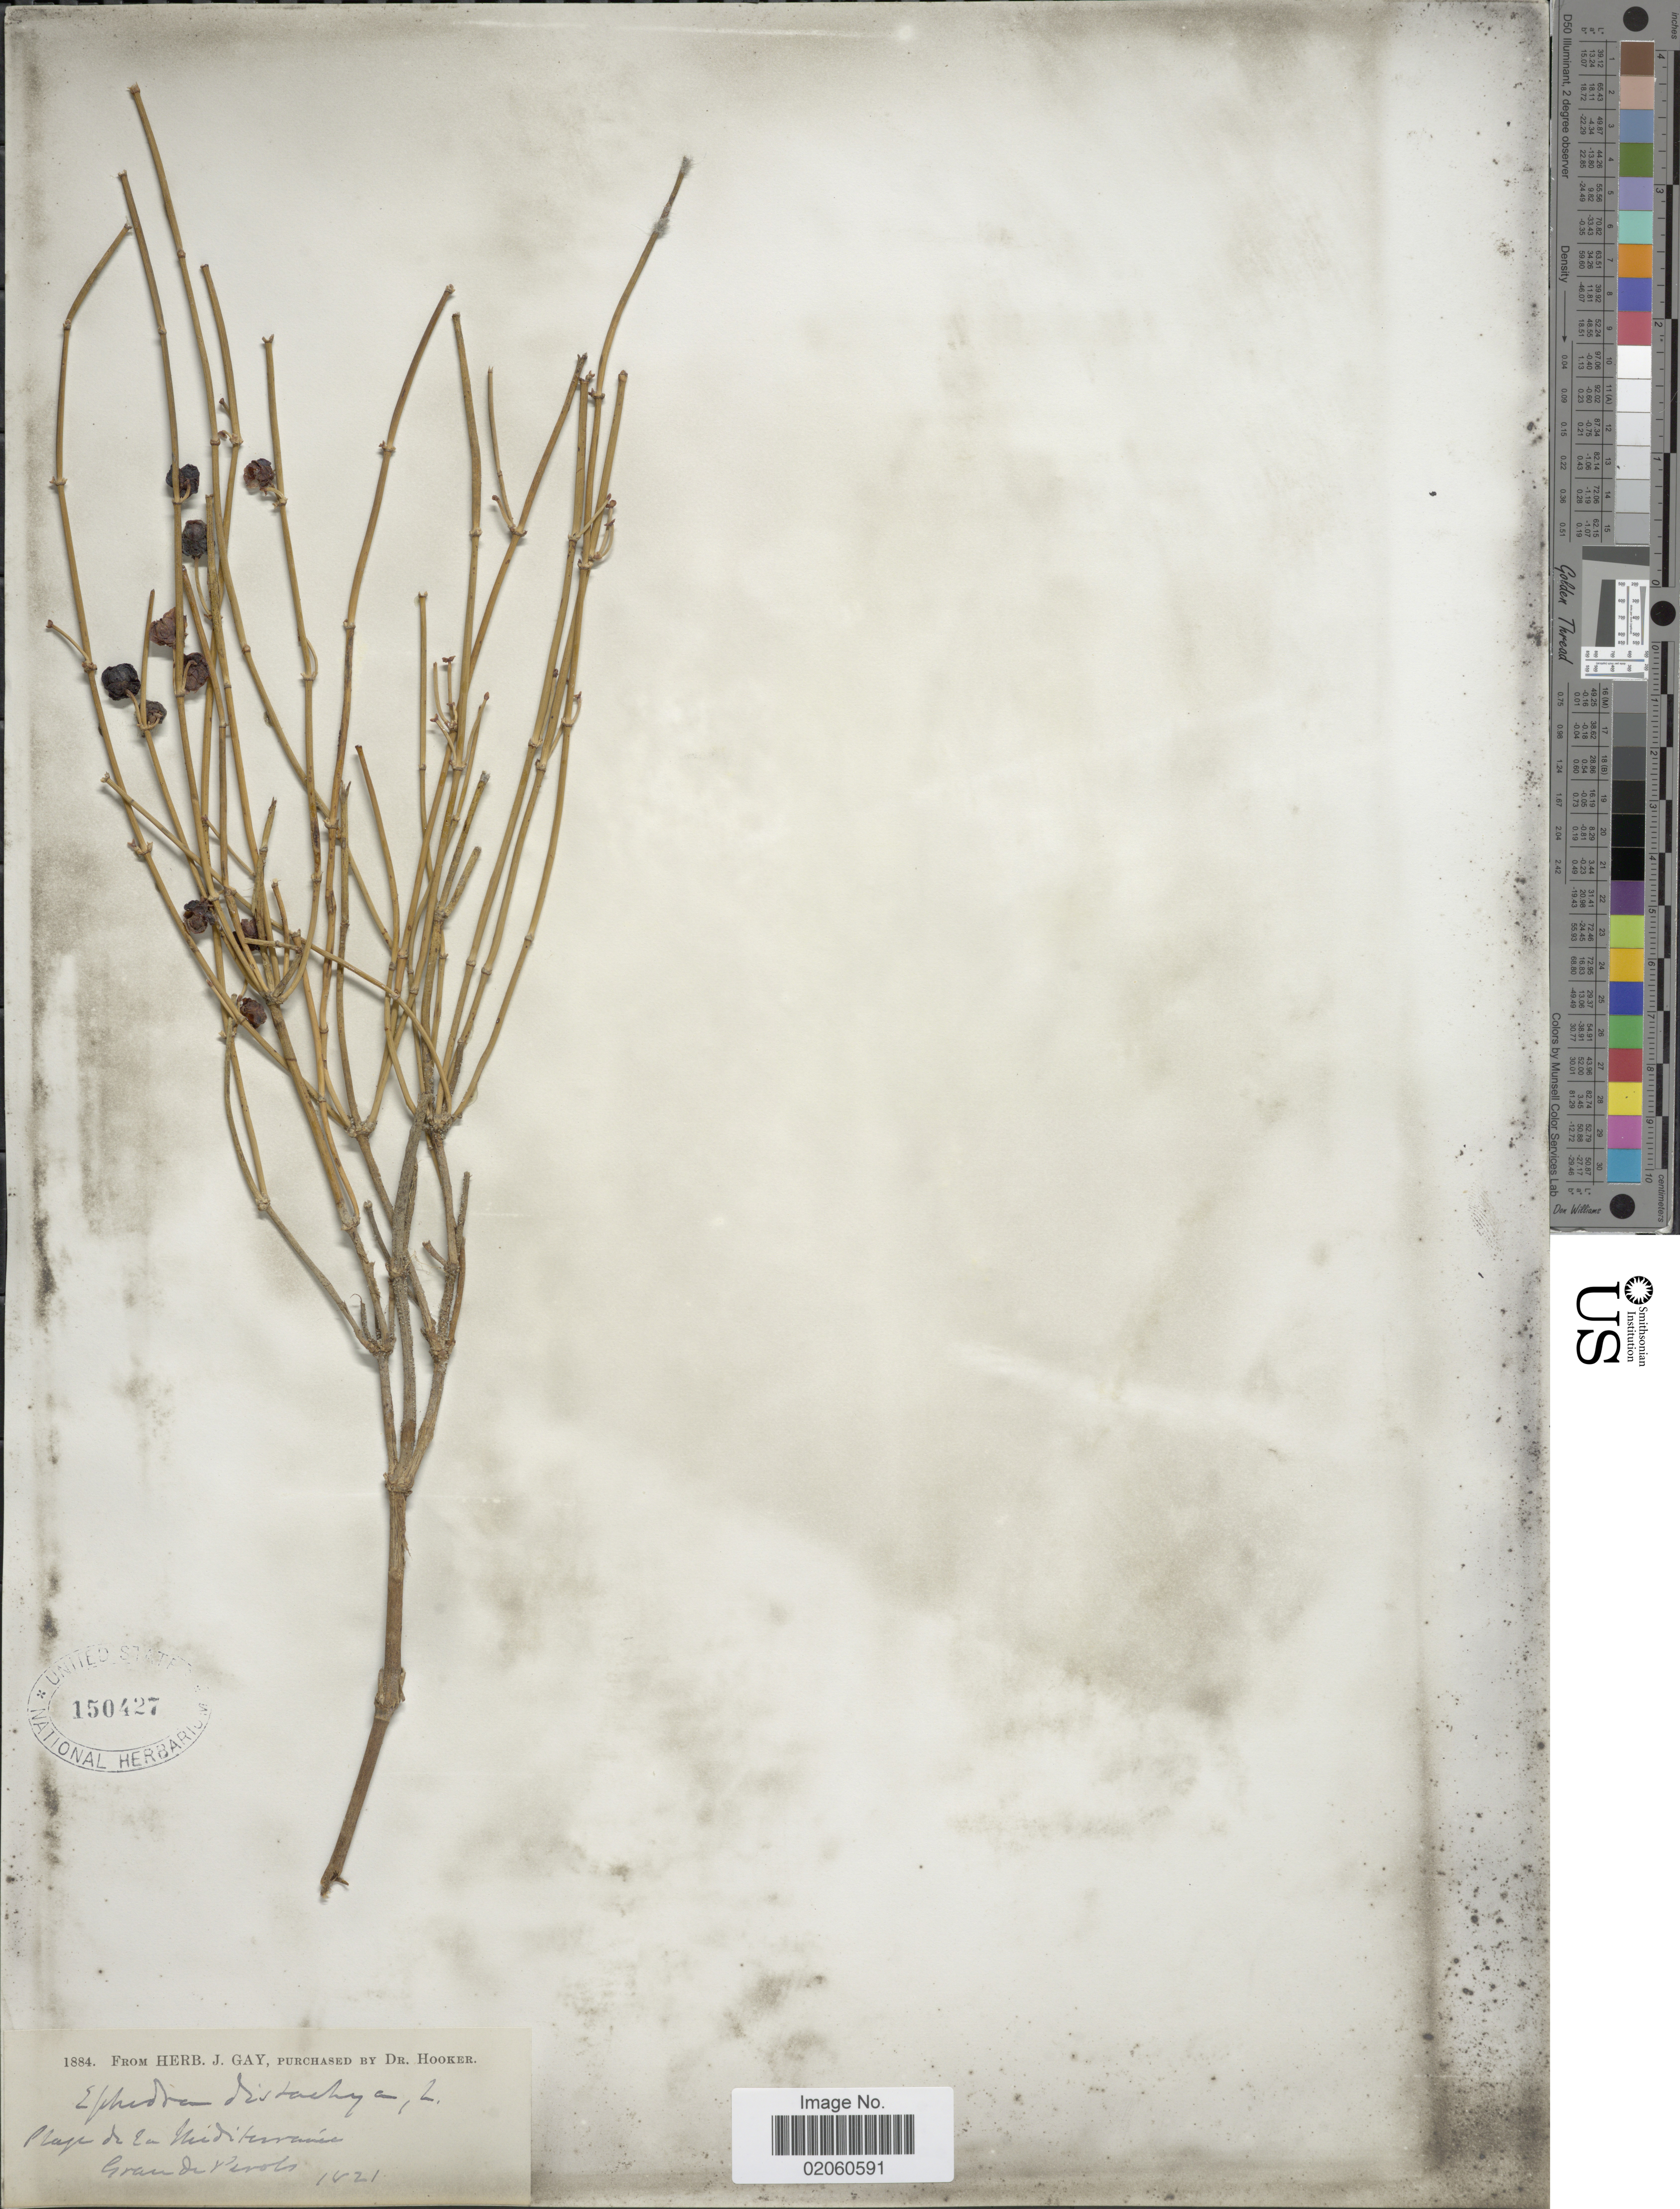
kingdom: Plantae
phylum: Tracheophyta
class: Gnetopsida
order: Ephedrales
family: Ephedraceae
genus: Ephedra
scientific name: Ephedra distachya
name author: L.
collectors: ex herb. J. Gay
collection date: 1821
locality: Playa de la Mediterranis, Gran de Perola [Interpreted]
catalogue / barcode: US 150427